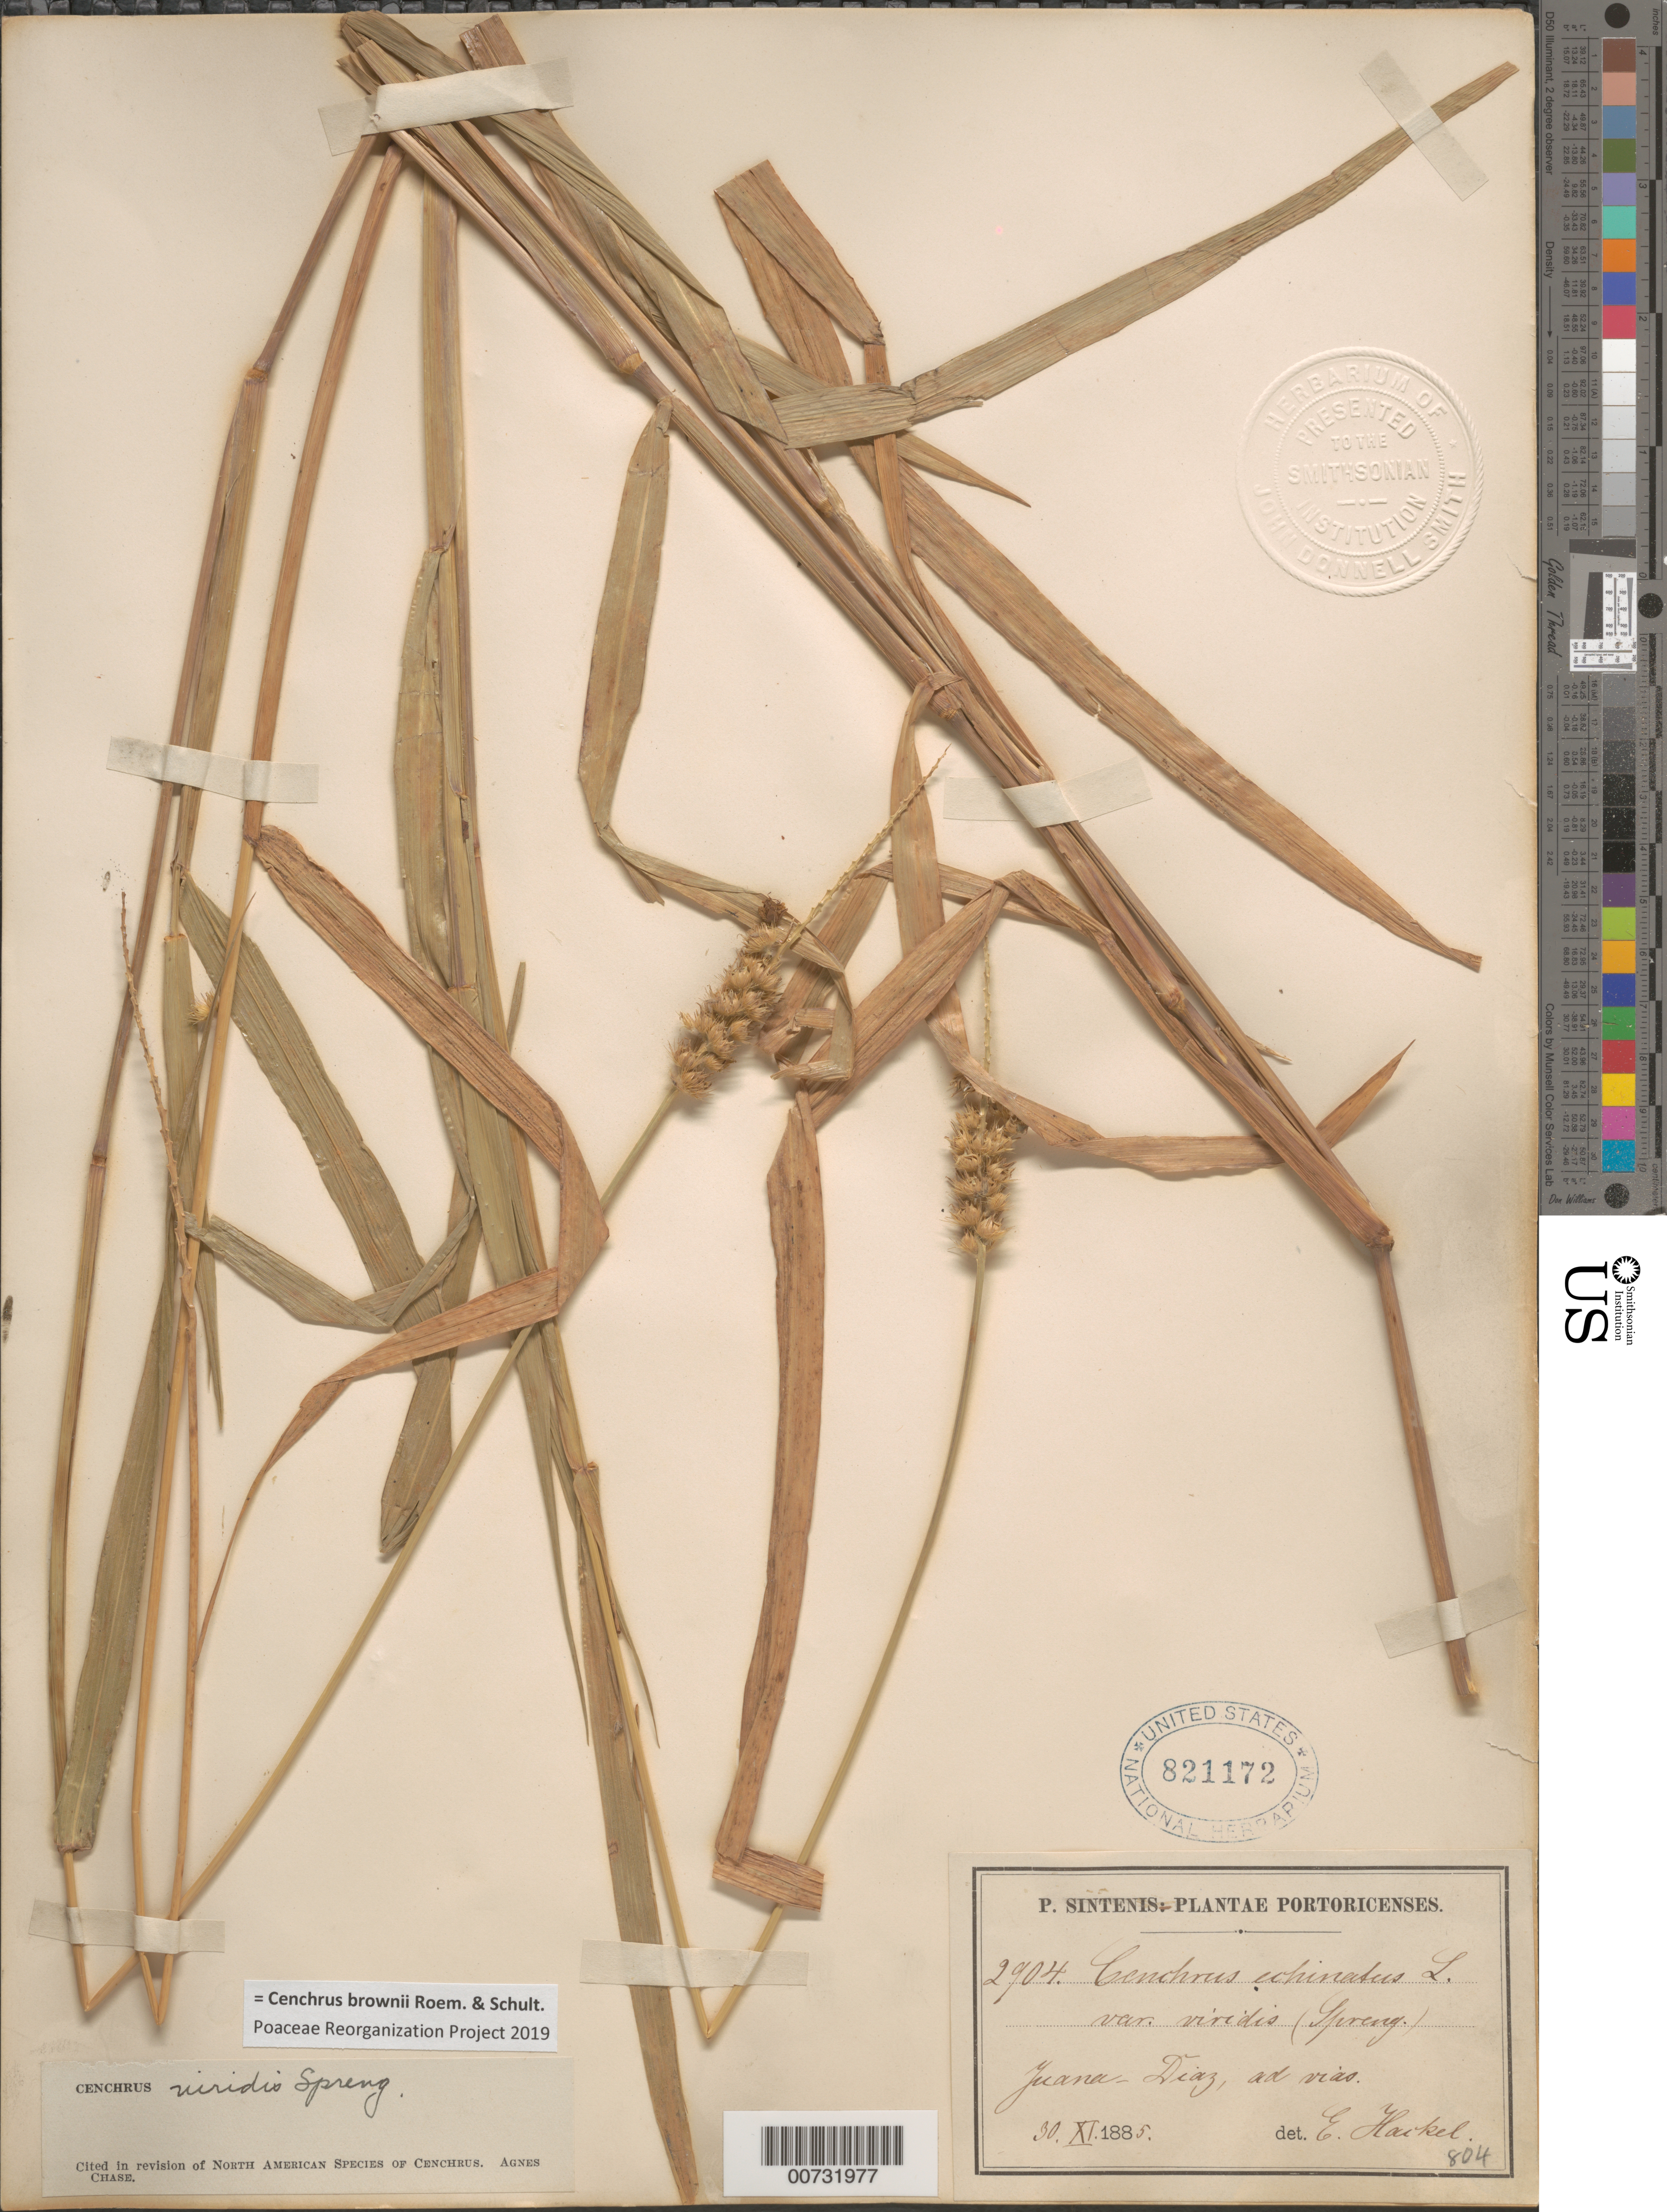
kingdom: Plantae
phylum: Tracheophyta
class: Liliopsida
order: Poales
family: Poaceae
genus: Cenchrus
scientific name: Cenchrus brownii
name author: Roem. & Schult.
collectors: P. Sintenis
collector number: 2904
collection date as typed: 30 Nov 1885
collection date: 1885-11-30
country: Puerto Rico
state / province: Juana Díaz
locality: Juana Díaz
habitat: Ad vias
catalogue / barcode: US 821172